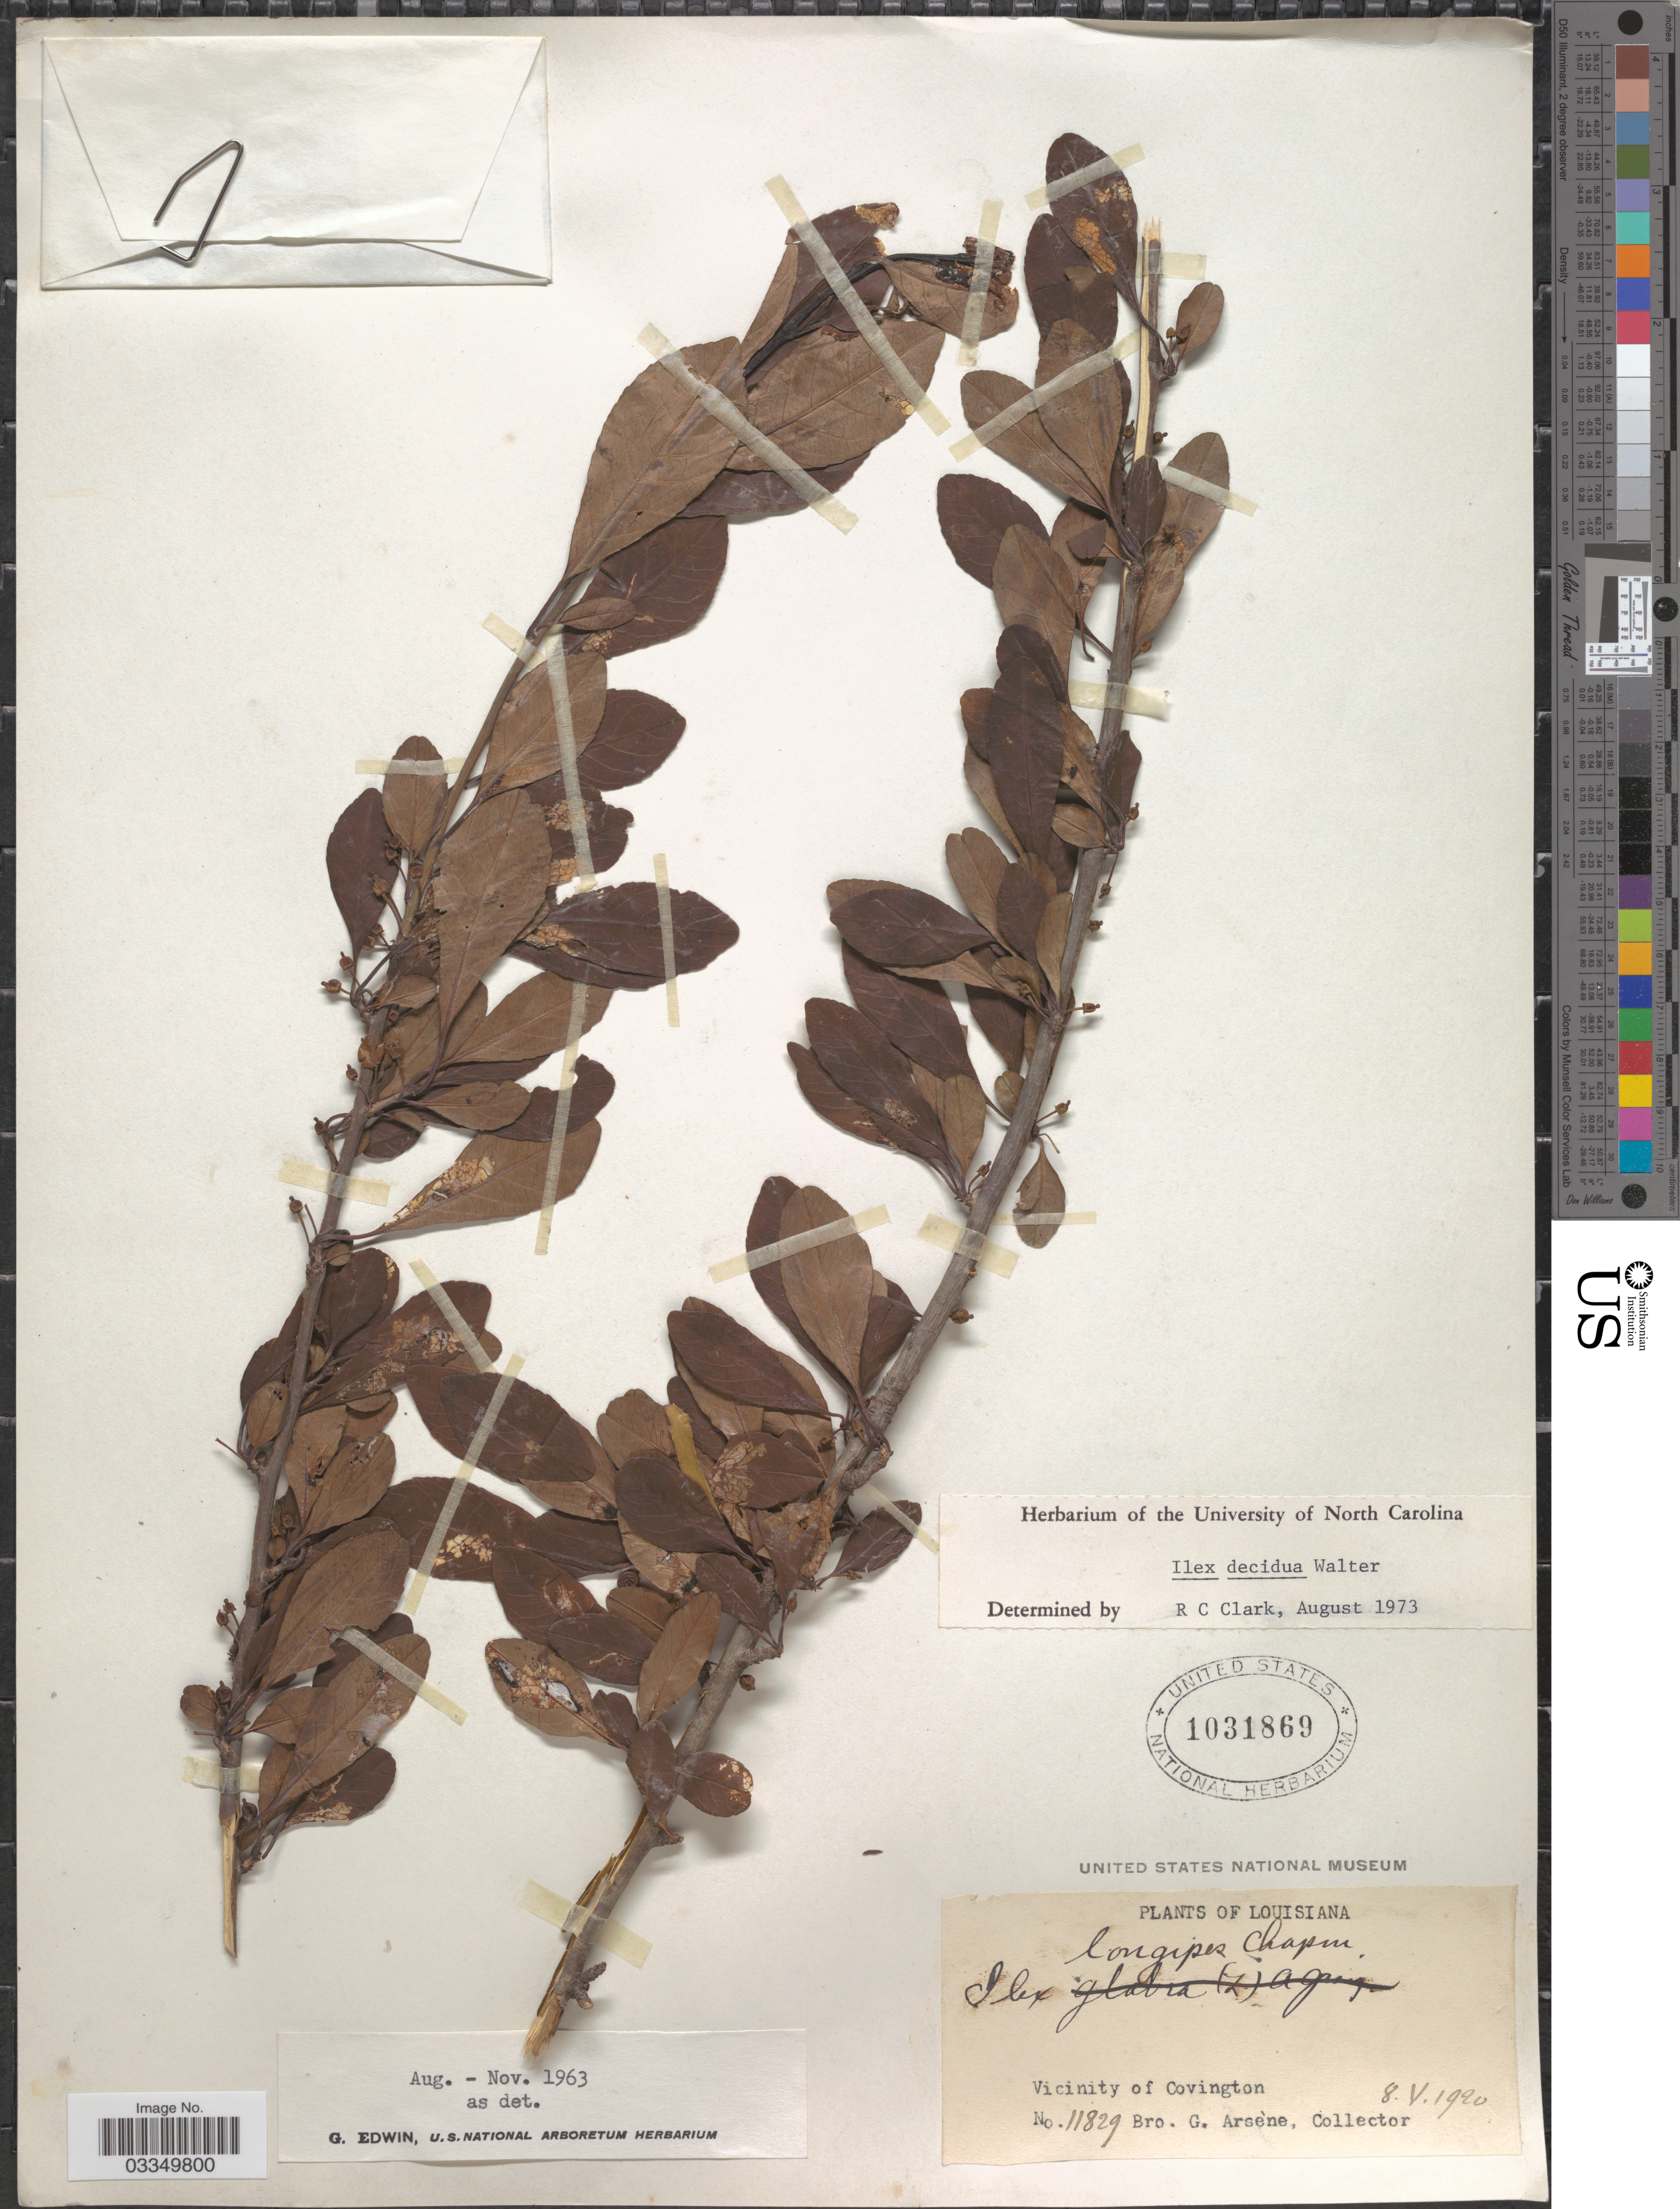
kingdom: Plantae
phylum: Tracheophyta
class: Magnoliopsida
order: Aquifoliales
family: Aquifoliaceae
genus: Ilex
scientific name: Ilex decidua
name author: Walter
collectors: Bro. G. Arsène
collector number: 11829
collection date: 1920-05-08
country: United States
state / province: Louisiana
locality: Vicinity of Covington.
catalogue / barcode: US 1031869